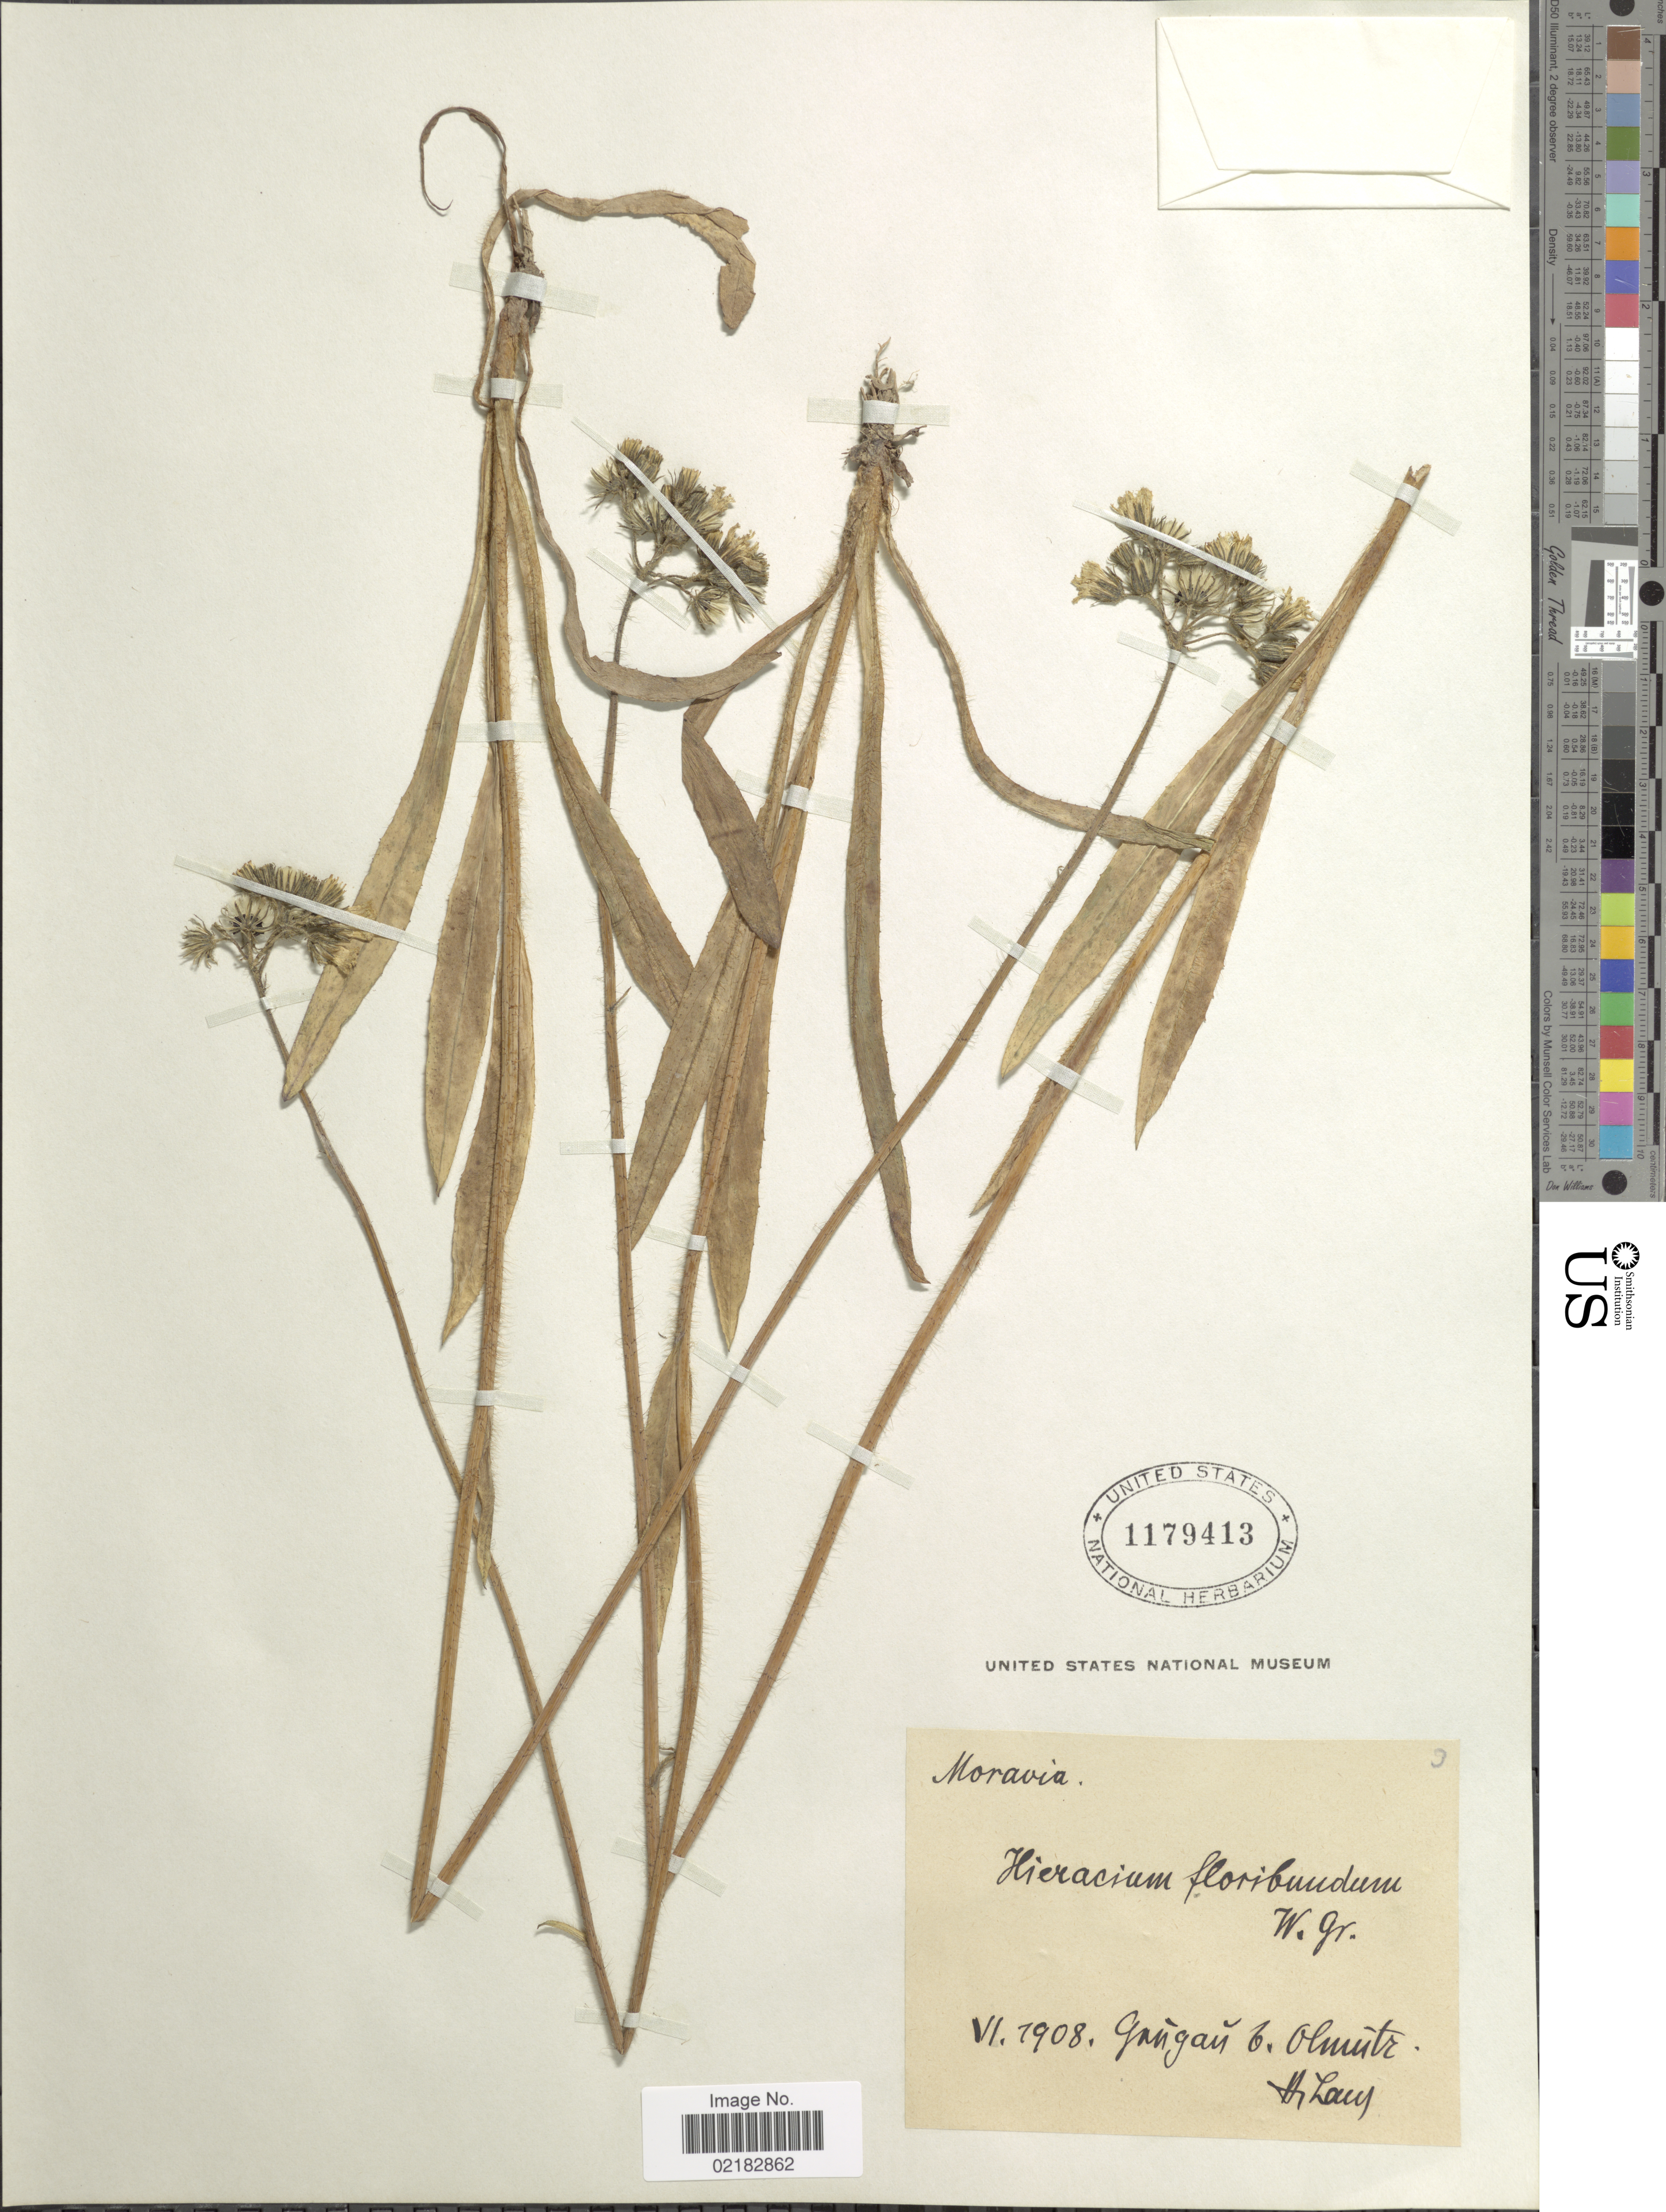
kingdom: Plantae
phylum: Tracheophyta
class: Magnoliopsida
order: Asterales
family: Asteraceae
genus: Pilosella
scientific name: Pilosella floribunda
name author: (Wimm. & Grab.) Fr. a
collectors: H. Laus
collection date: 1908-06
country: Czechia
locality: Gangan b. Oluuntr Moravia [interpreted]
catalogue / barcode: US 1179413